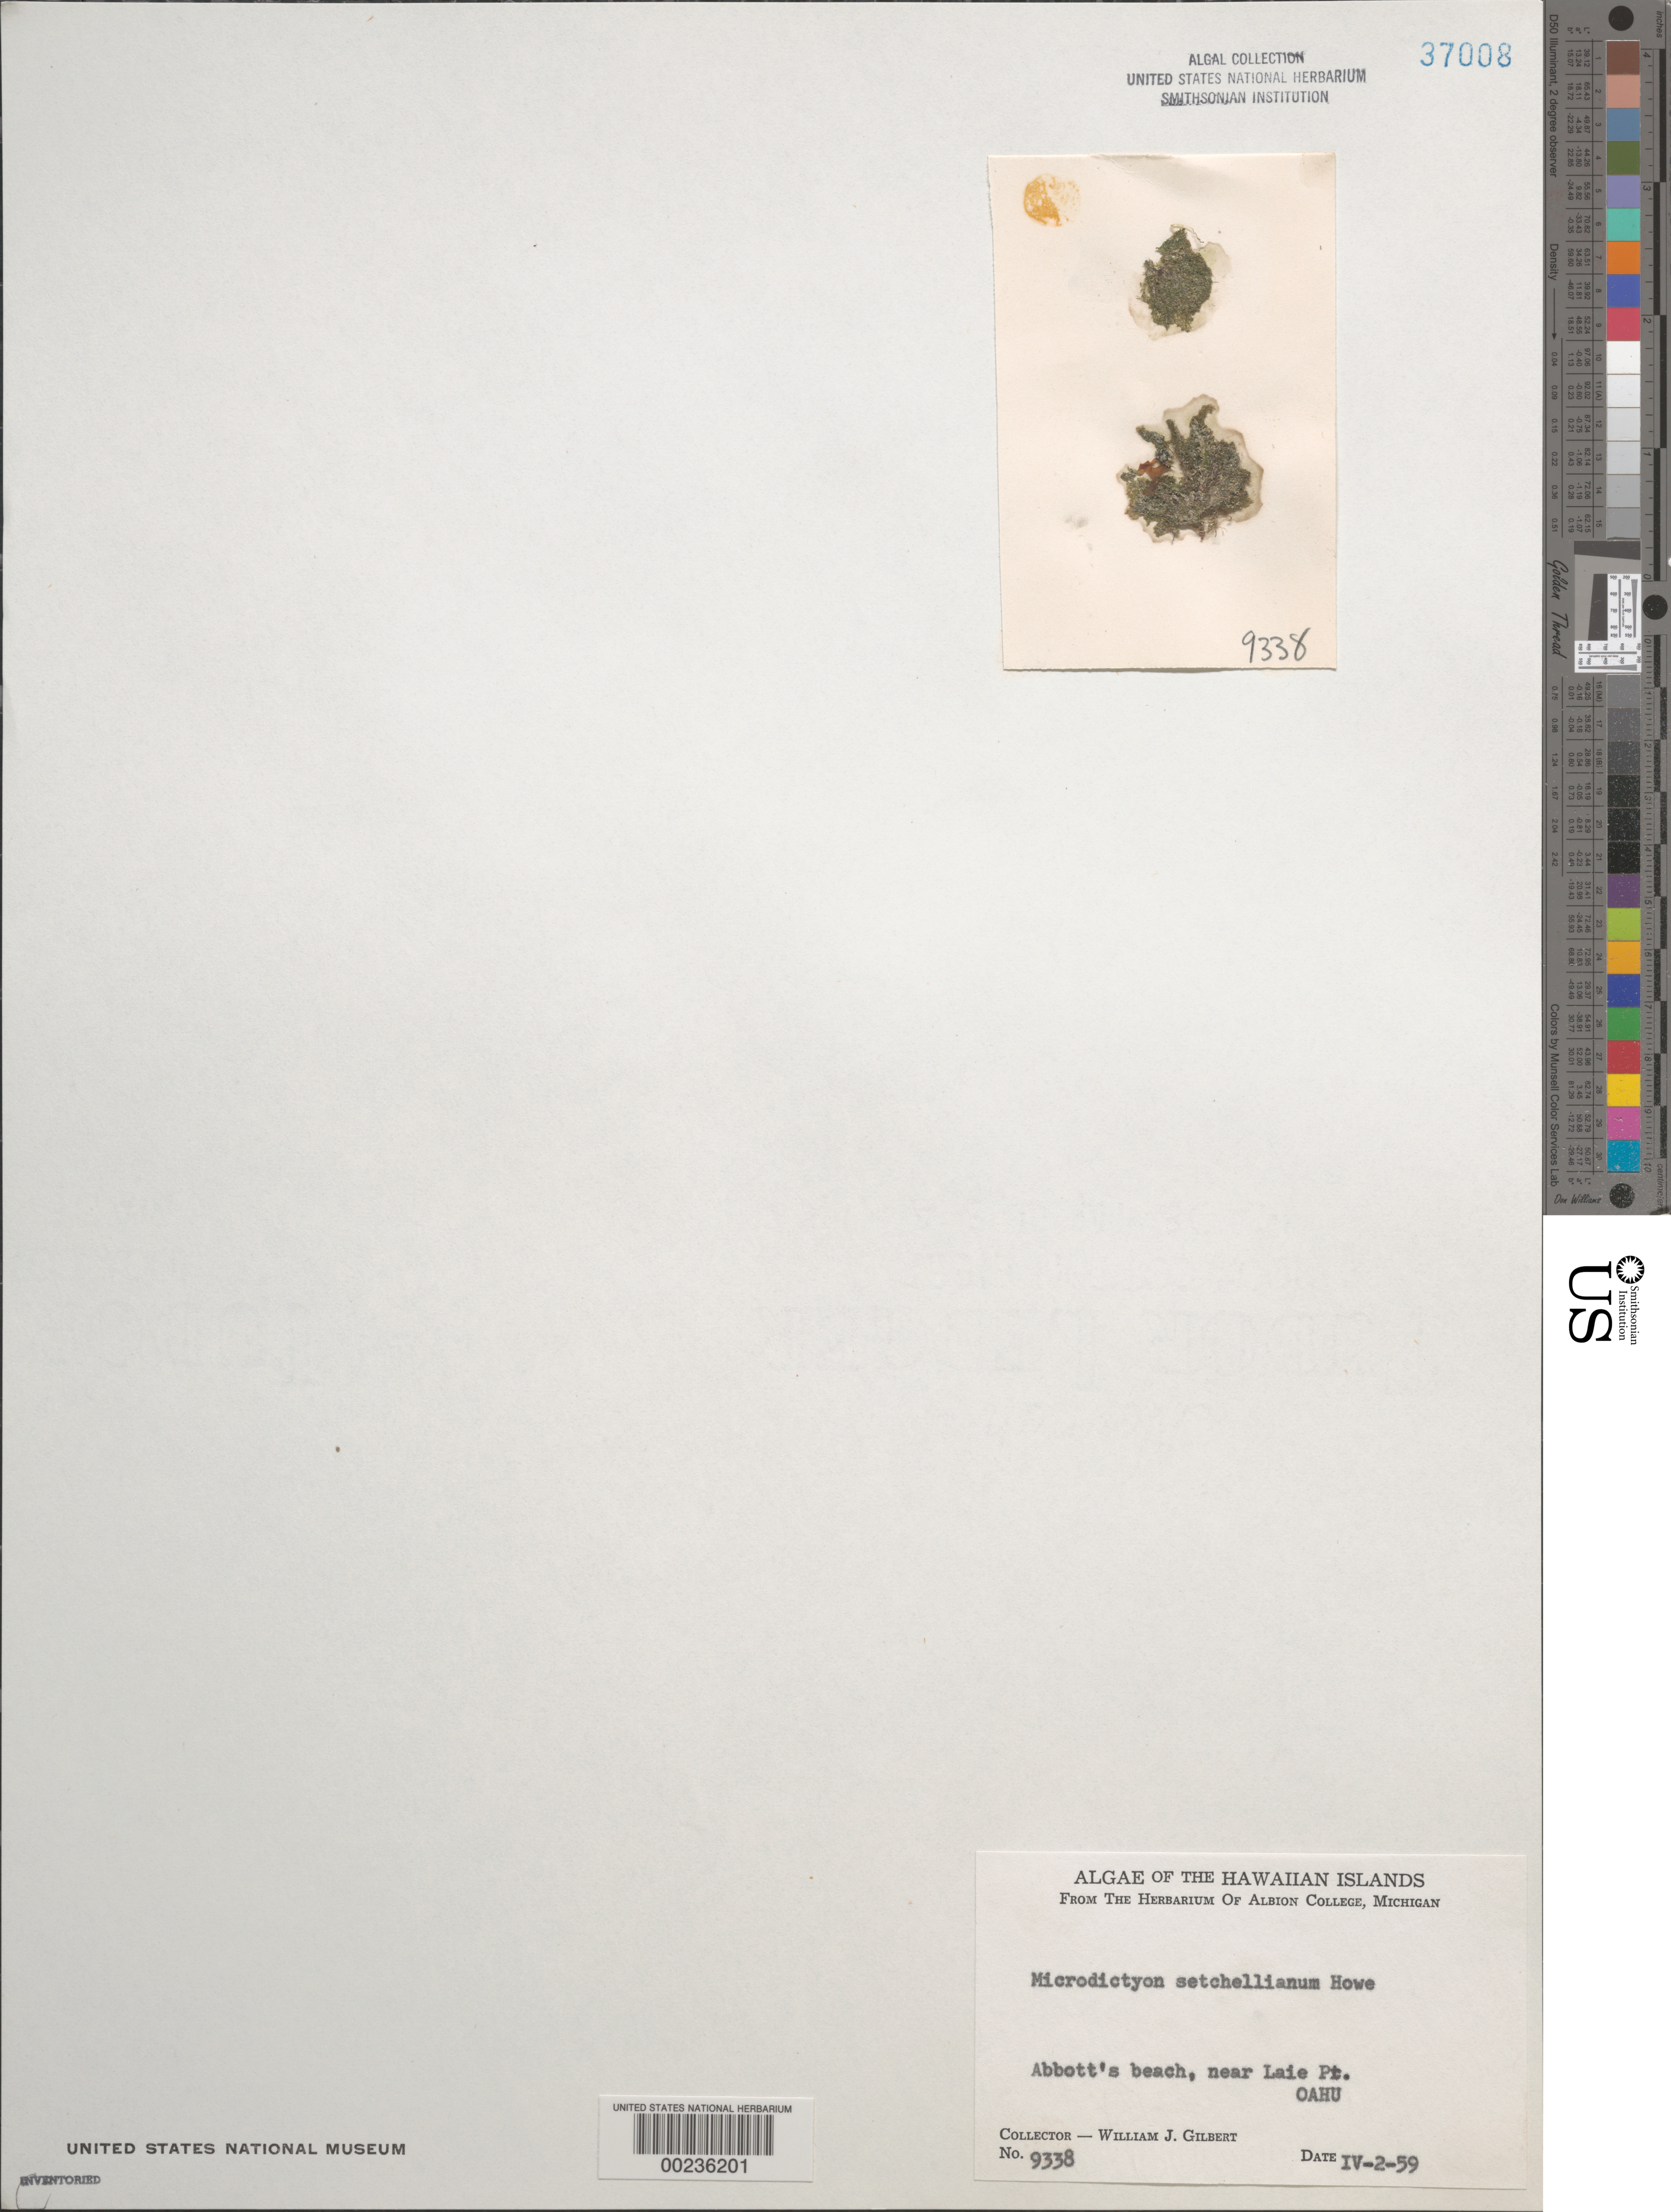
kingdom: Plantae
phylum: Chlorophyta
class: Ulvophyceae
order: Cladophorales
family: Anadyomenaceae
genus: Microdictyon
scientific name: Microdictyon setchellianum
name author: M. Howe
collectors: W. J. Gilbert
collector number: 9338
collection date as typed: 02 Apr 1959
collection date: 1959-04-02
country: United States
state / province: Hawaii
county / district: Honolulu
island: Oahu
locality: Abbott's Beach near Laie Point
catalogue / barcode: US 37008